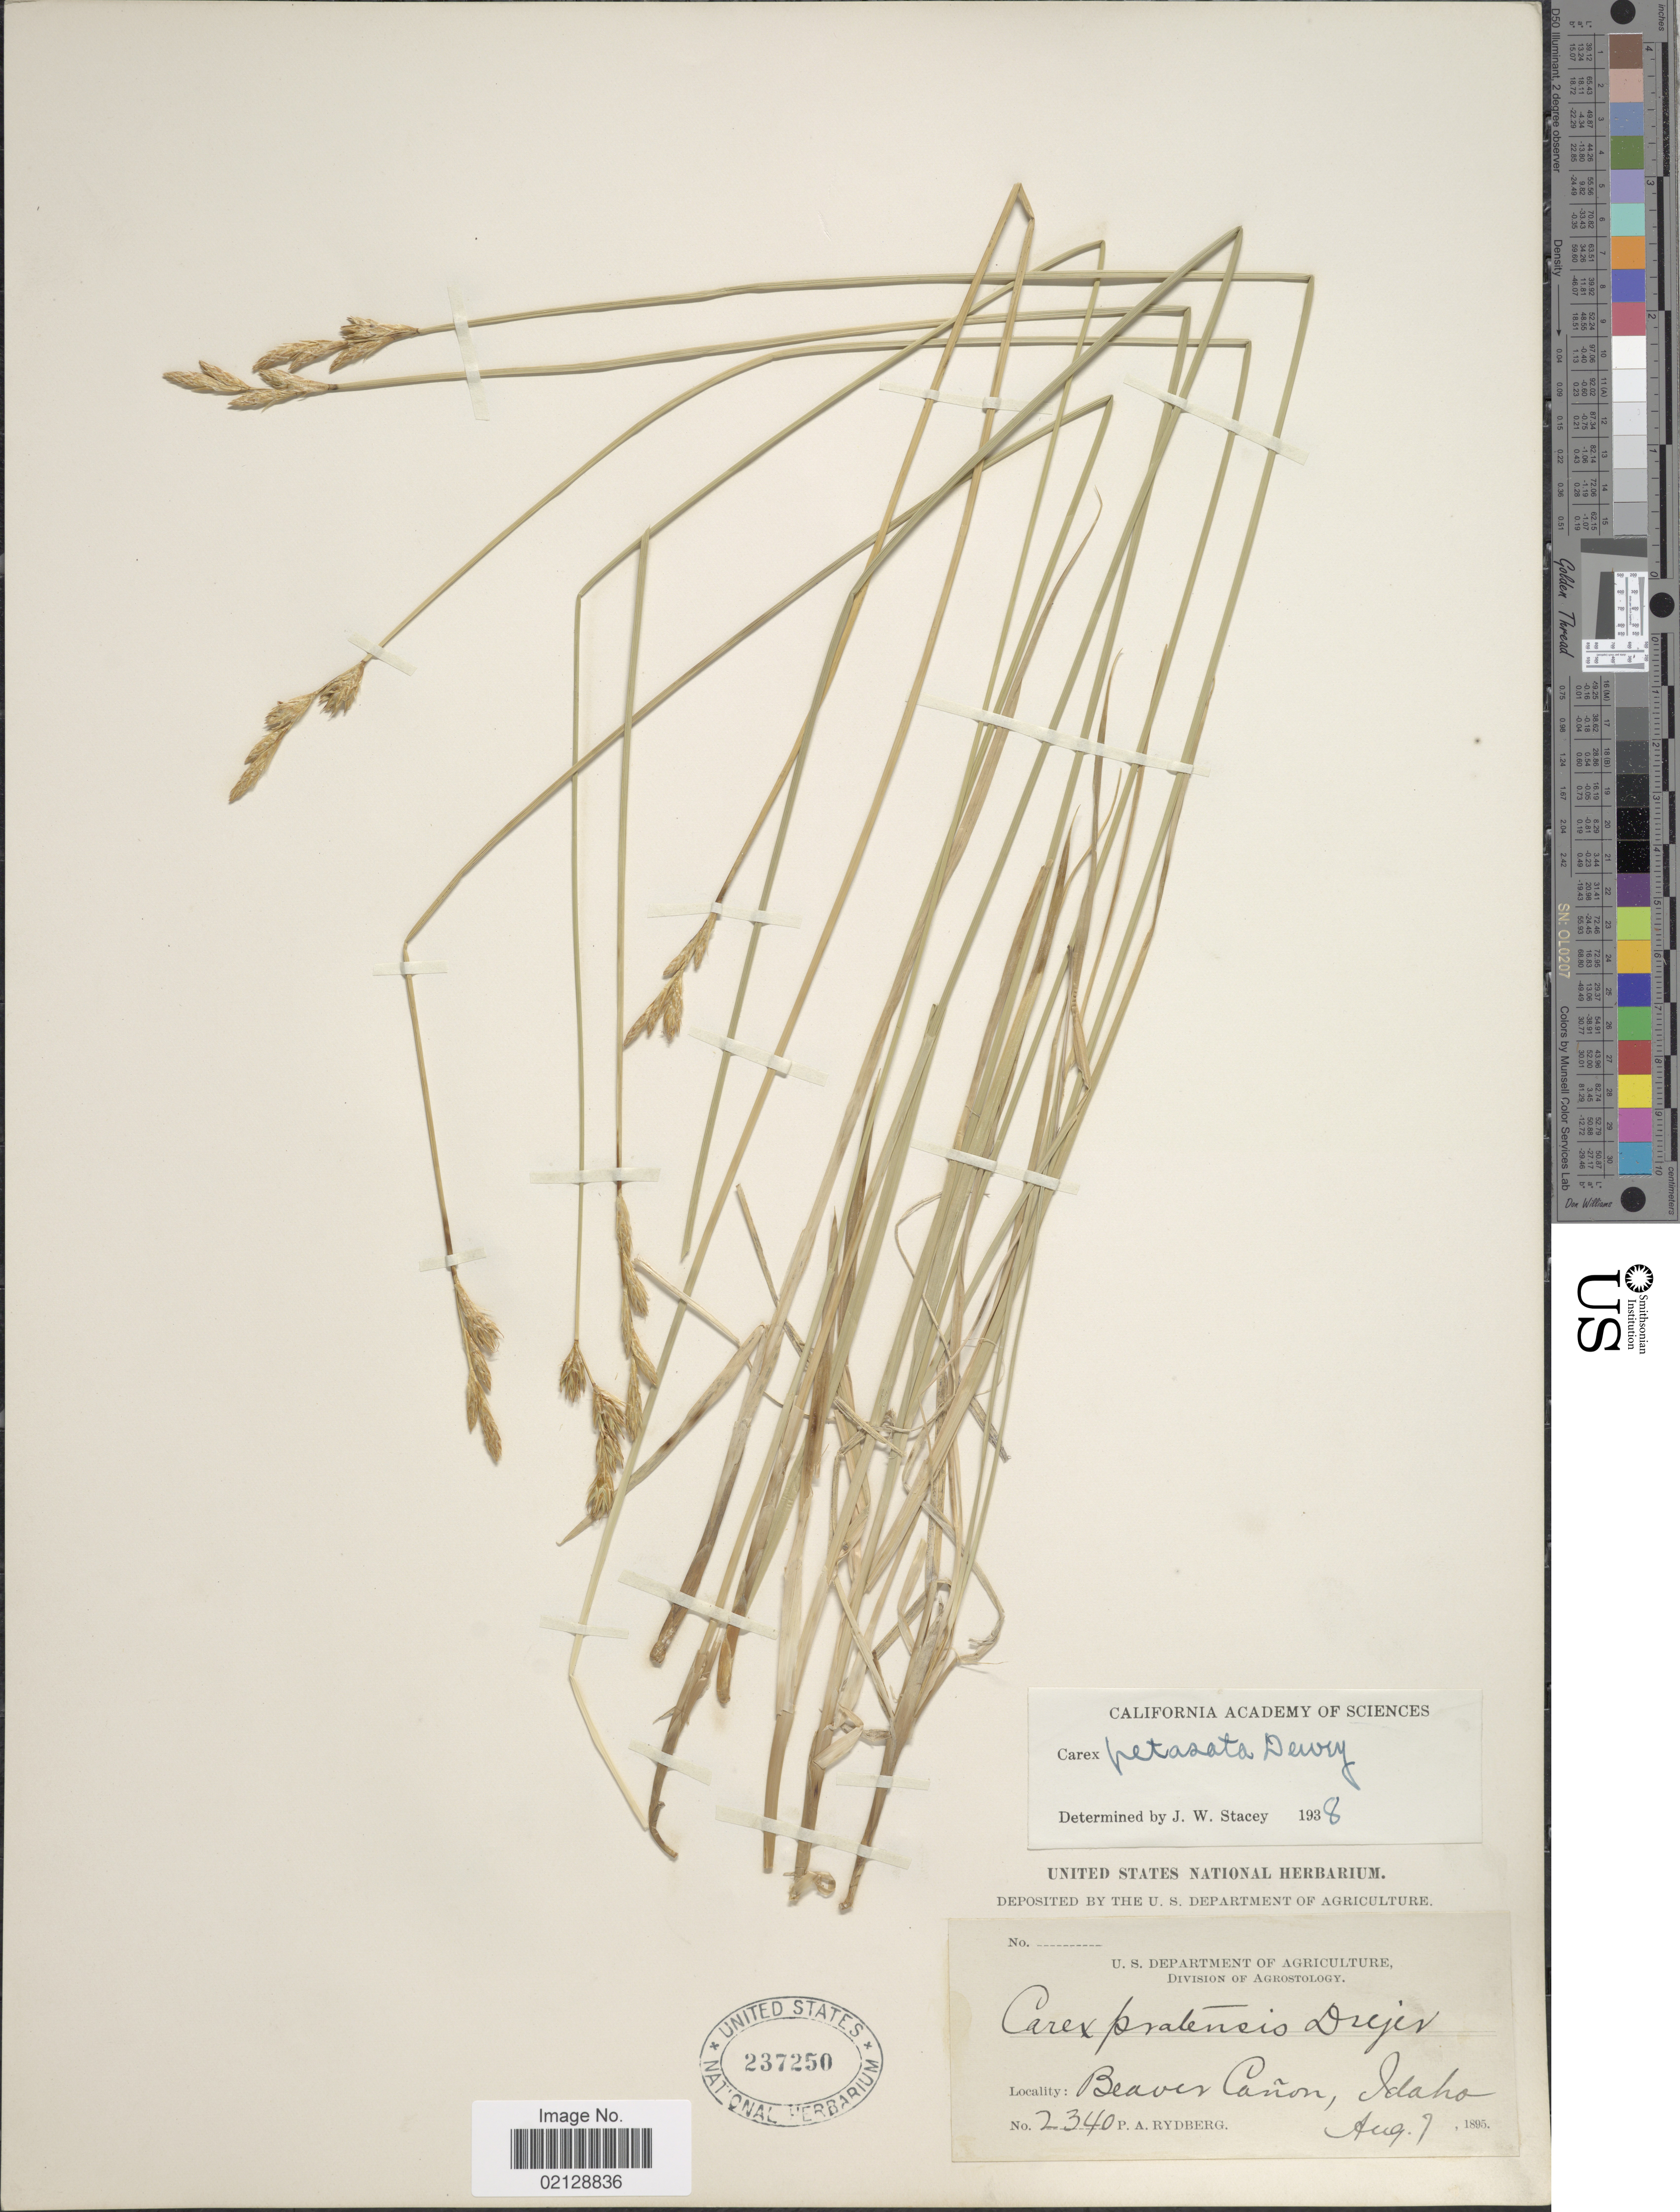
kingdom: Plantae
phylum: Tracheophyta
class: Liliopsida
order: Poales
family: Cyperaceae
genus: Carex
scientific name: Carex petasata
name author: Dewey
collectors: P. A. Rydberg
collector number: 2340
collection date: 1895-08-07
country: United States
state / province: Idaho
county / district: Nez Perce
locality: Beaver Canon, Idaho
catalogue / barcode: US 237250